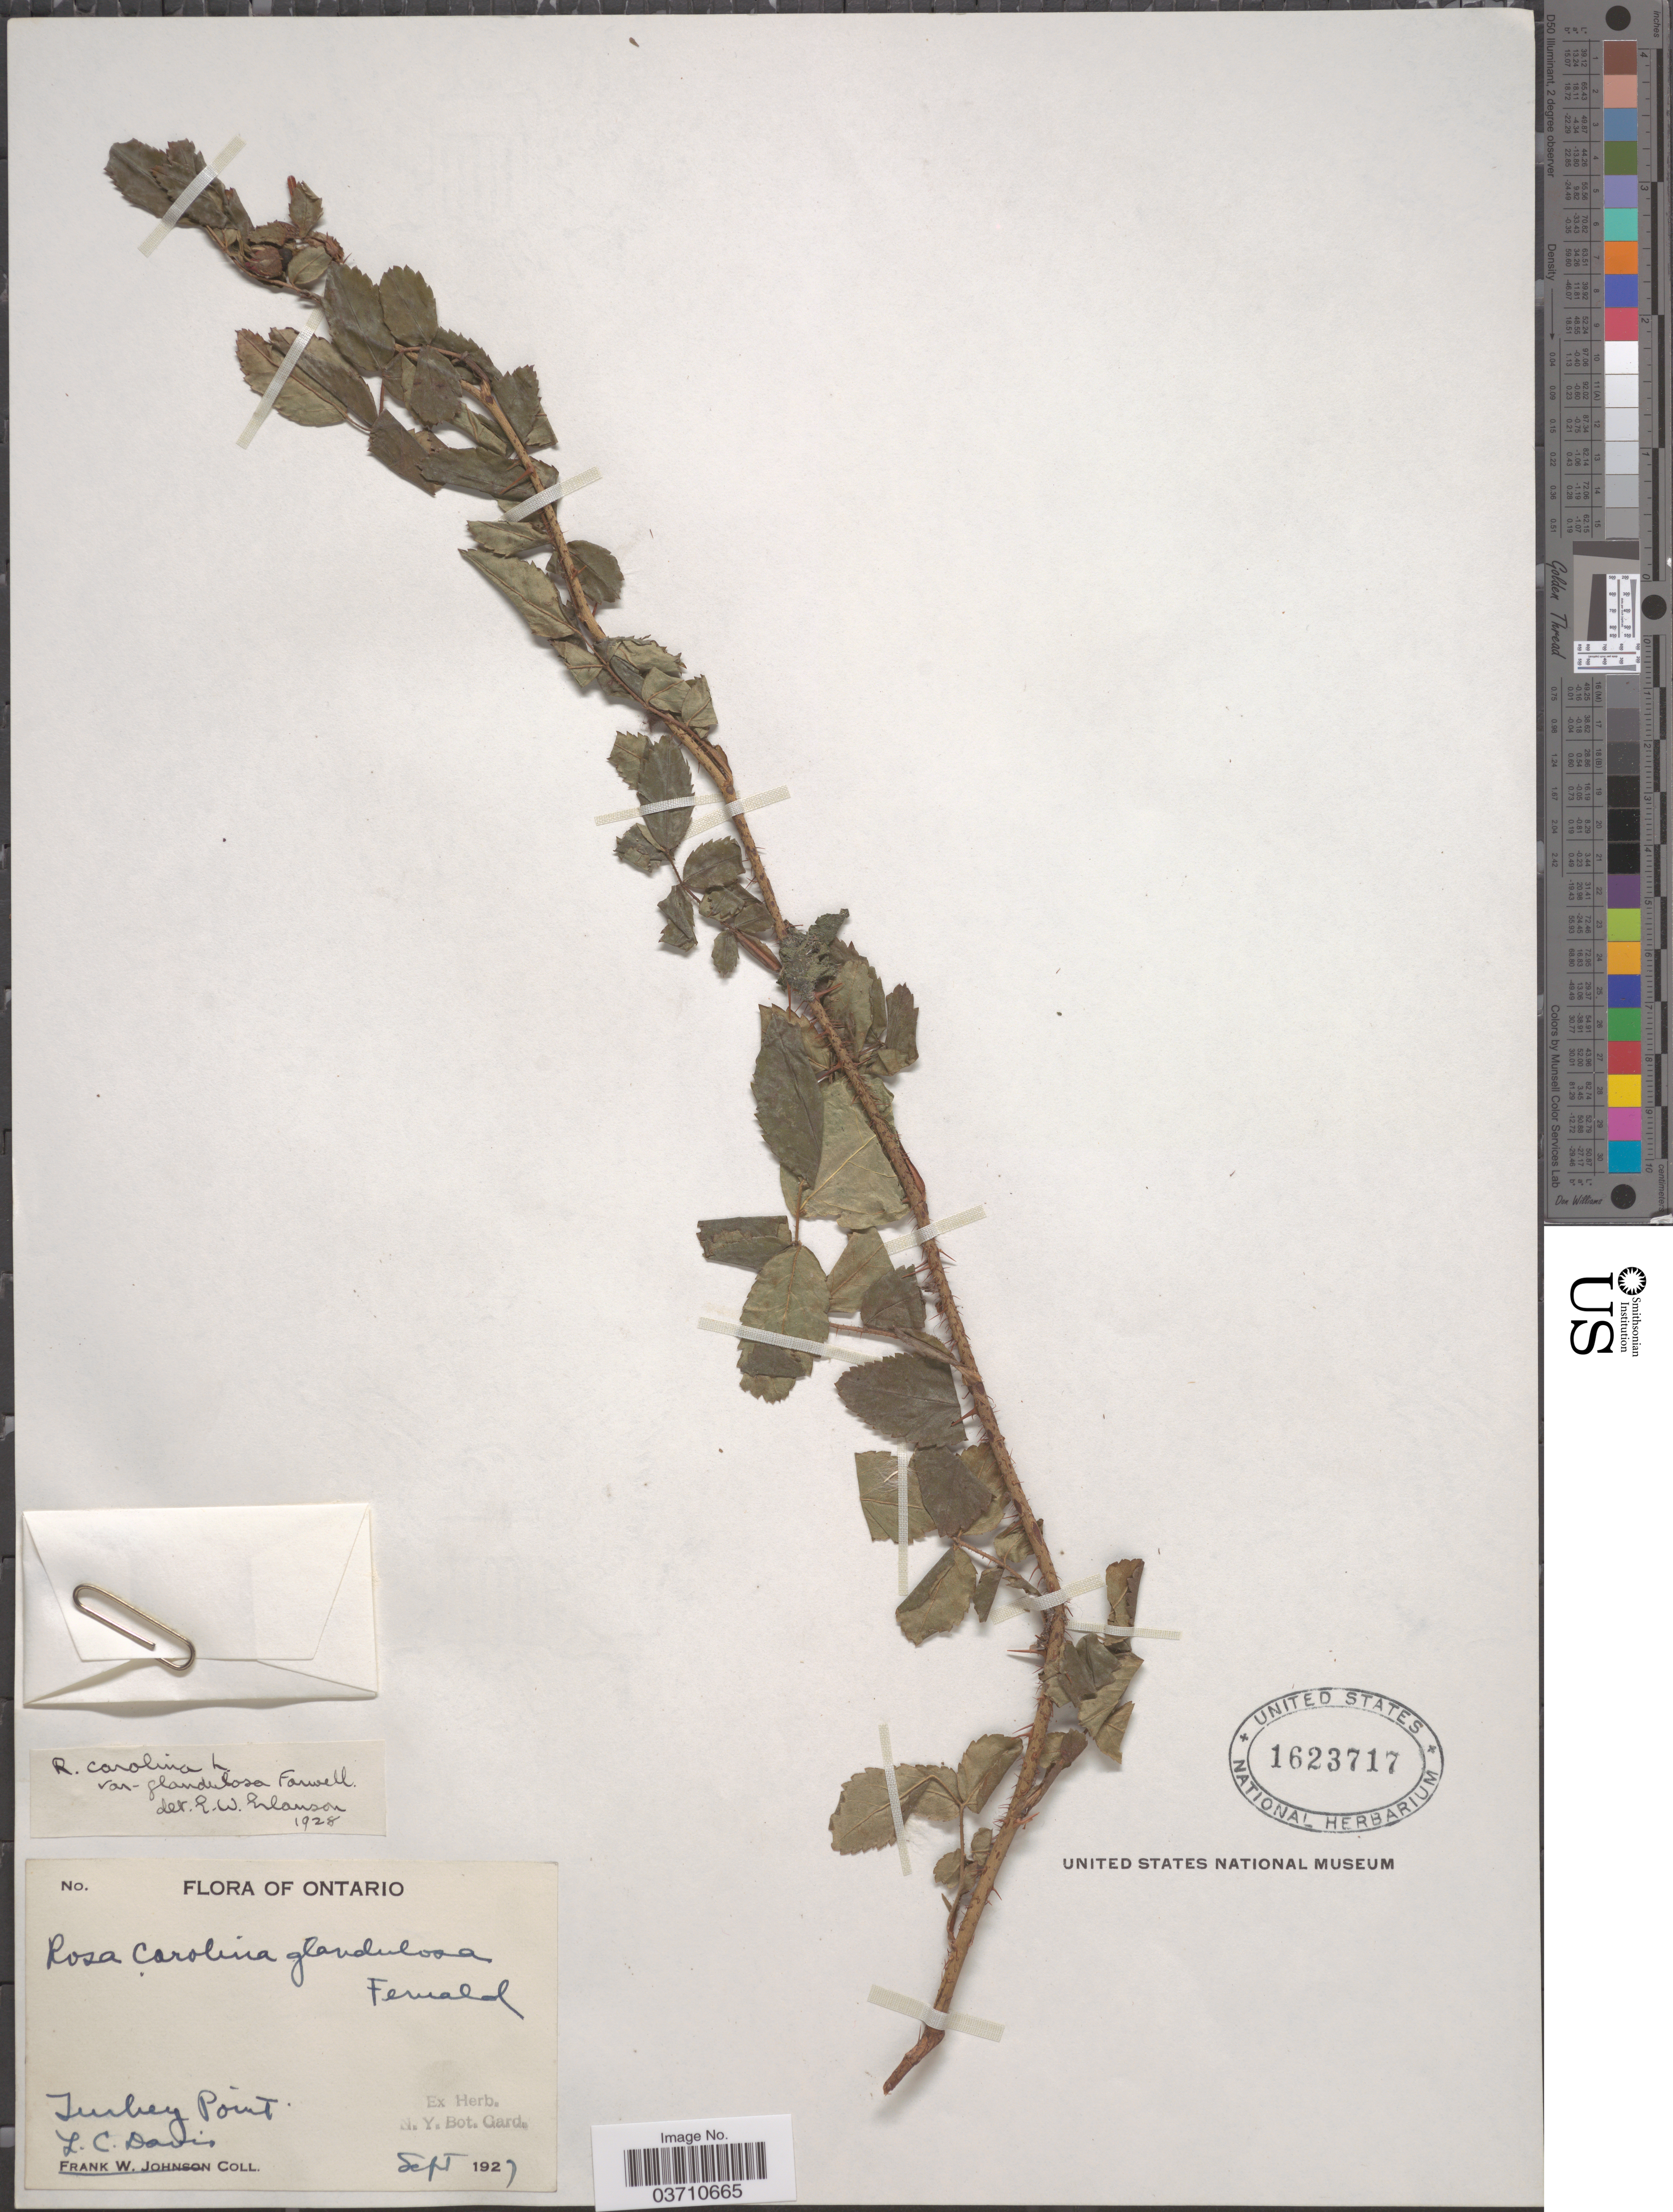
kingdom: Plantae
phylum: Tracheophyta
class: Magnoliopsida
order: Rosales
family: Rosaceae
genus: Rosa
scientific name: Rosa carolina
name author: L.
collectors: L. C. Davis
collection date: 1927-09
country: Canada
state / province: Ontario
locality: Turkey Point.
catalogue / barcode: US 1623717